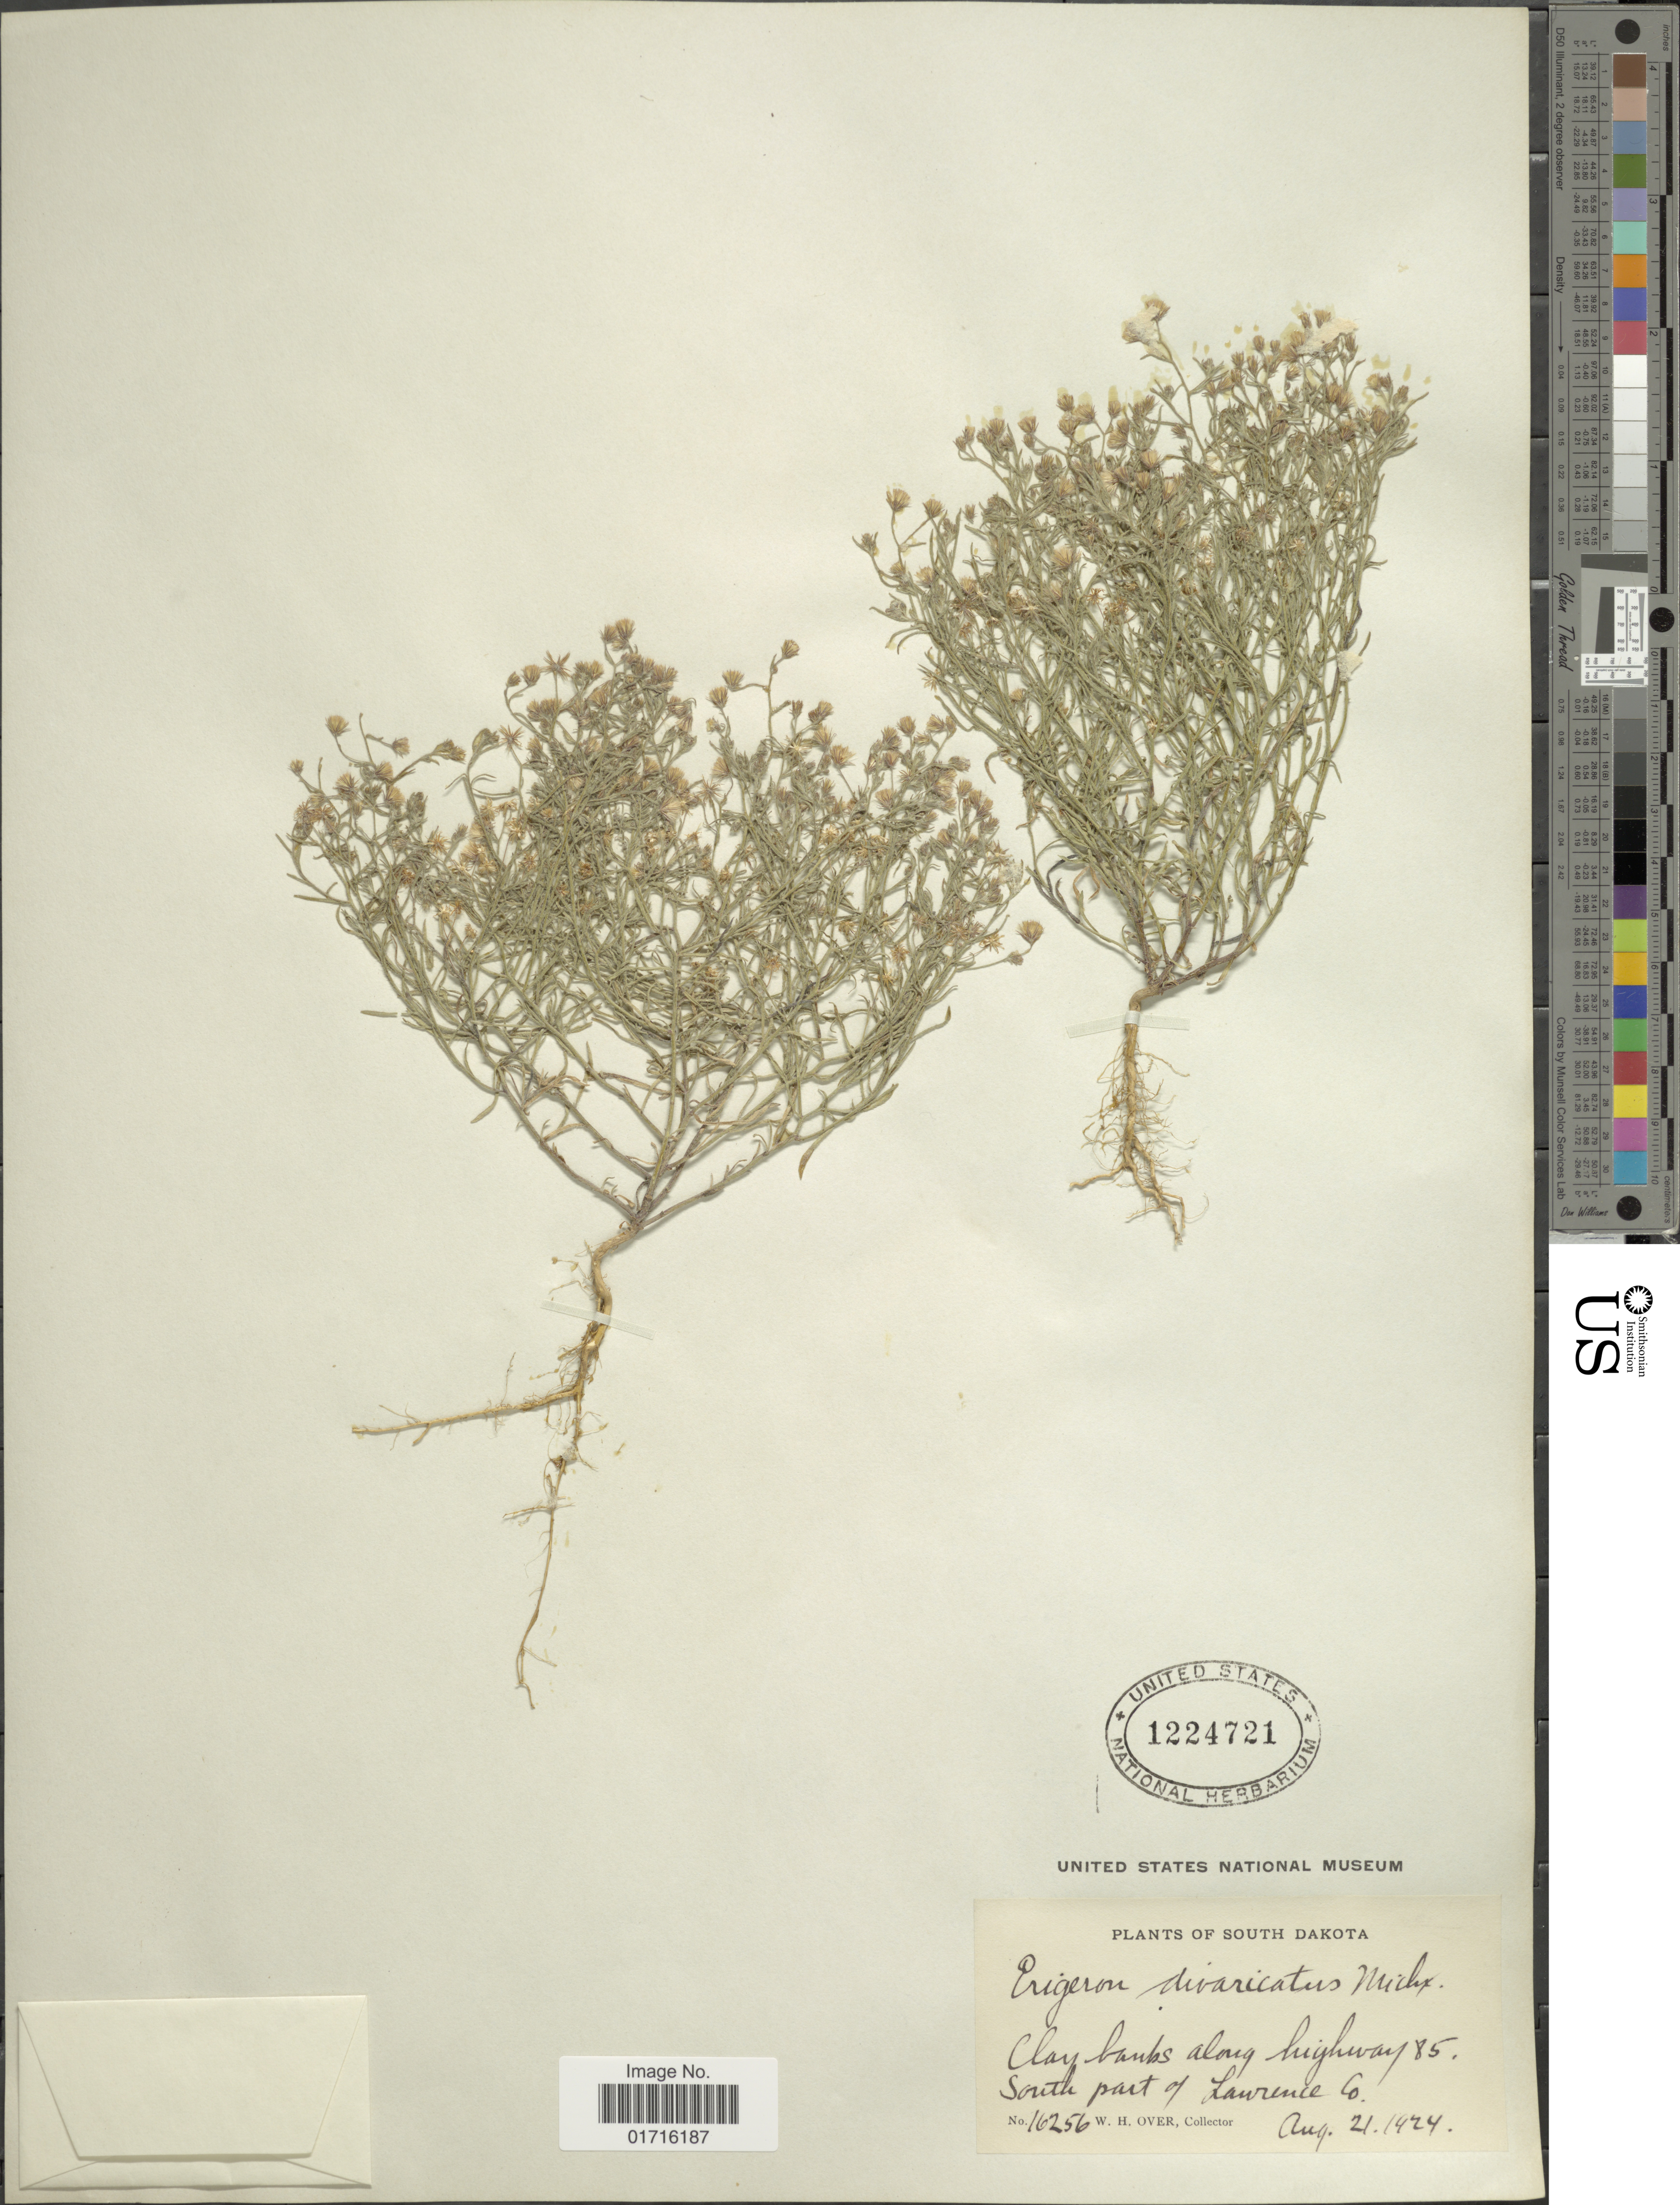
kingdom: Plantae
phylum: Tracheophyta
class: Magnoliopsida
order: Asterales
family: Asteraceae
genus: Conyza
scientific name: Conyza divaricata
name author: Spreng.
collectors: W. Over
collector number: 16256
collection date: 1924-08-21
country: United States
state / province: South Dakota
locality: Clay banks along highway 85, south part of Lawrence Co.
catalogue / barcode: US 1224721